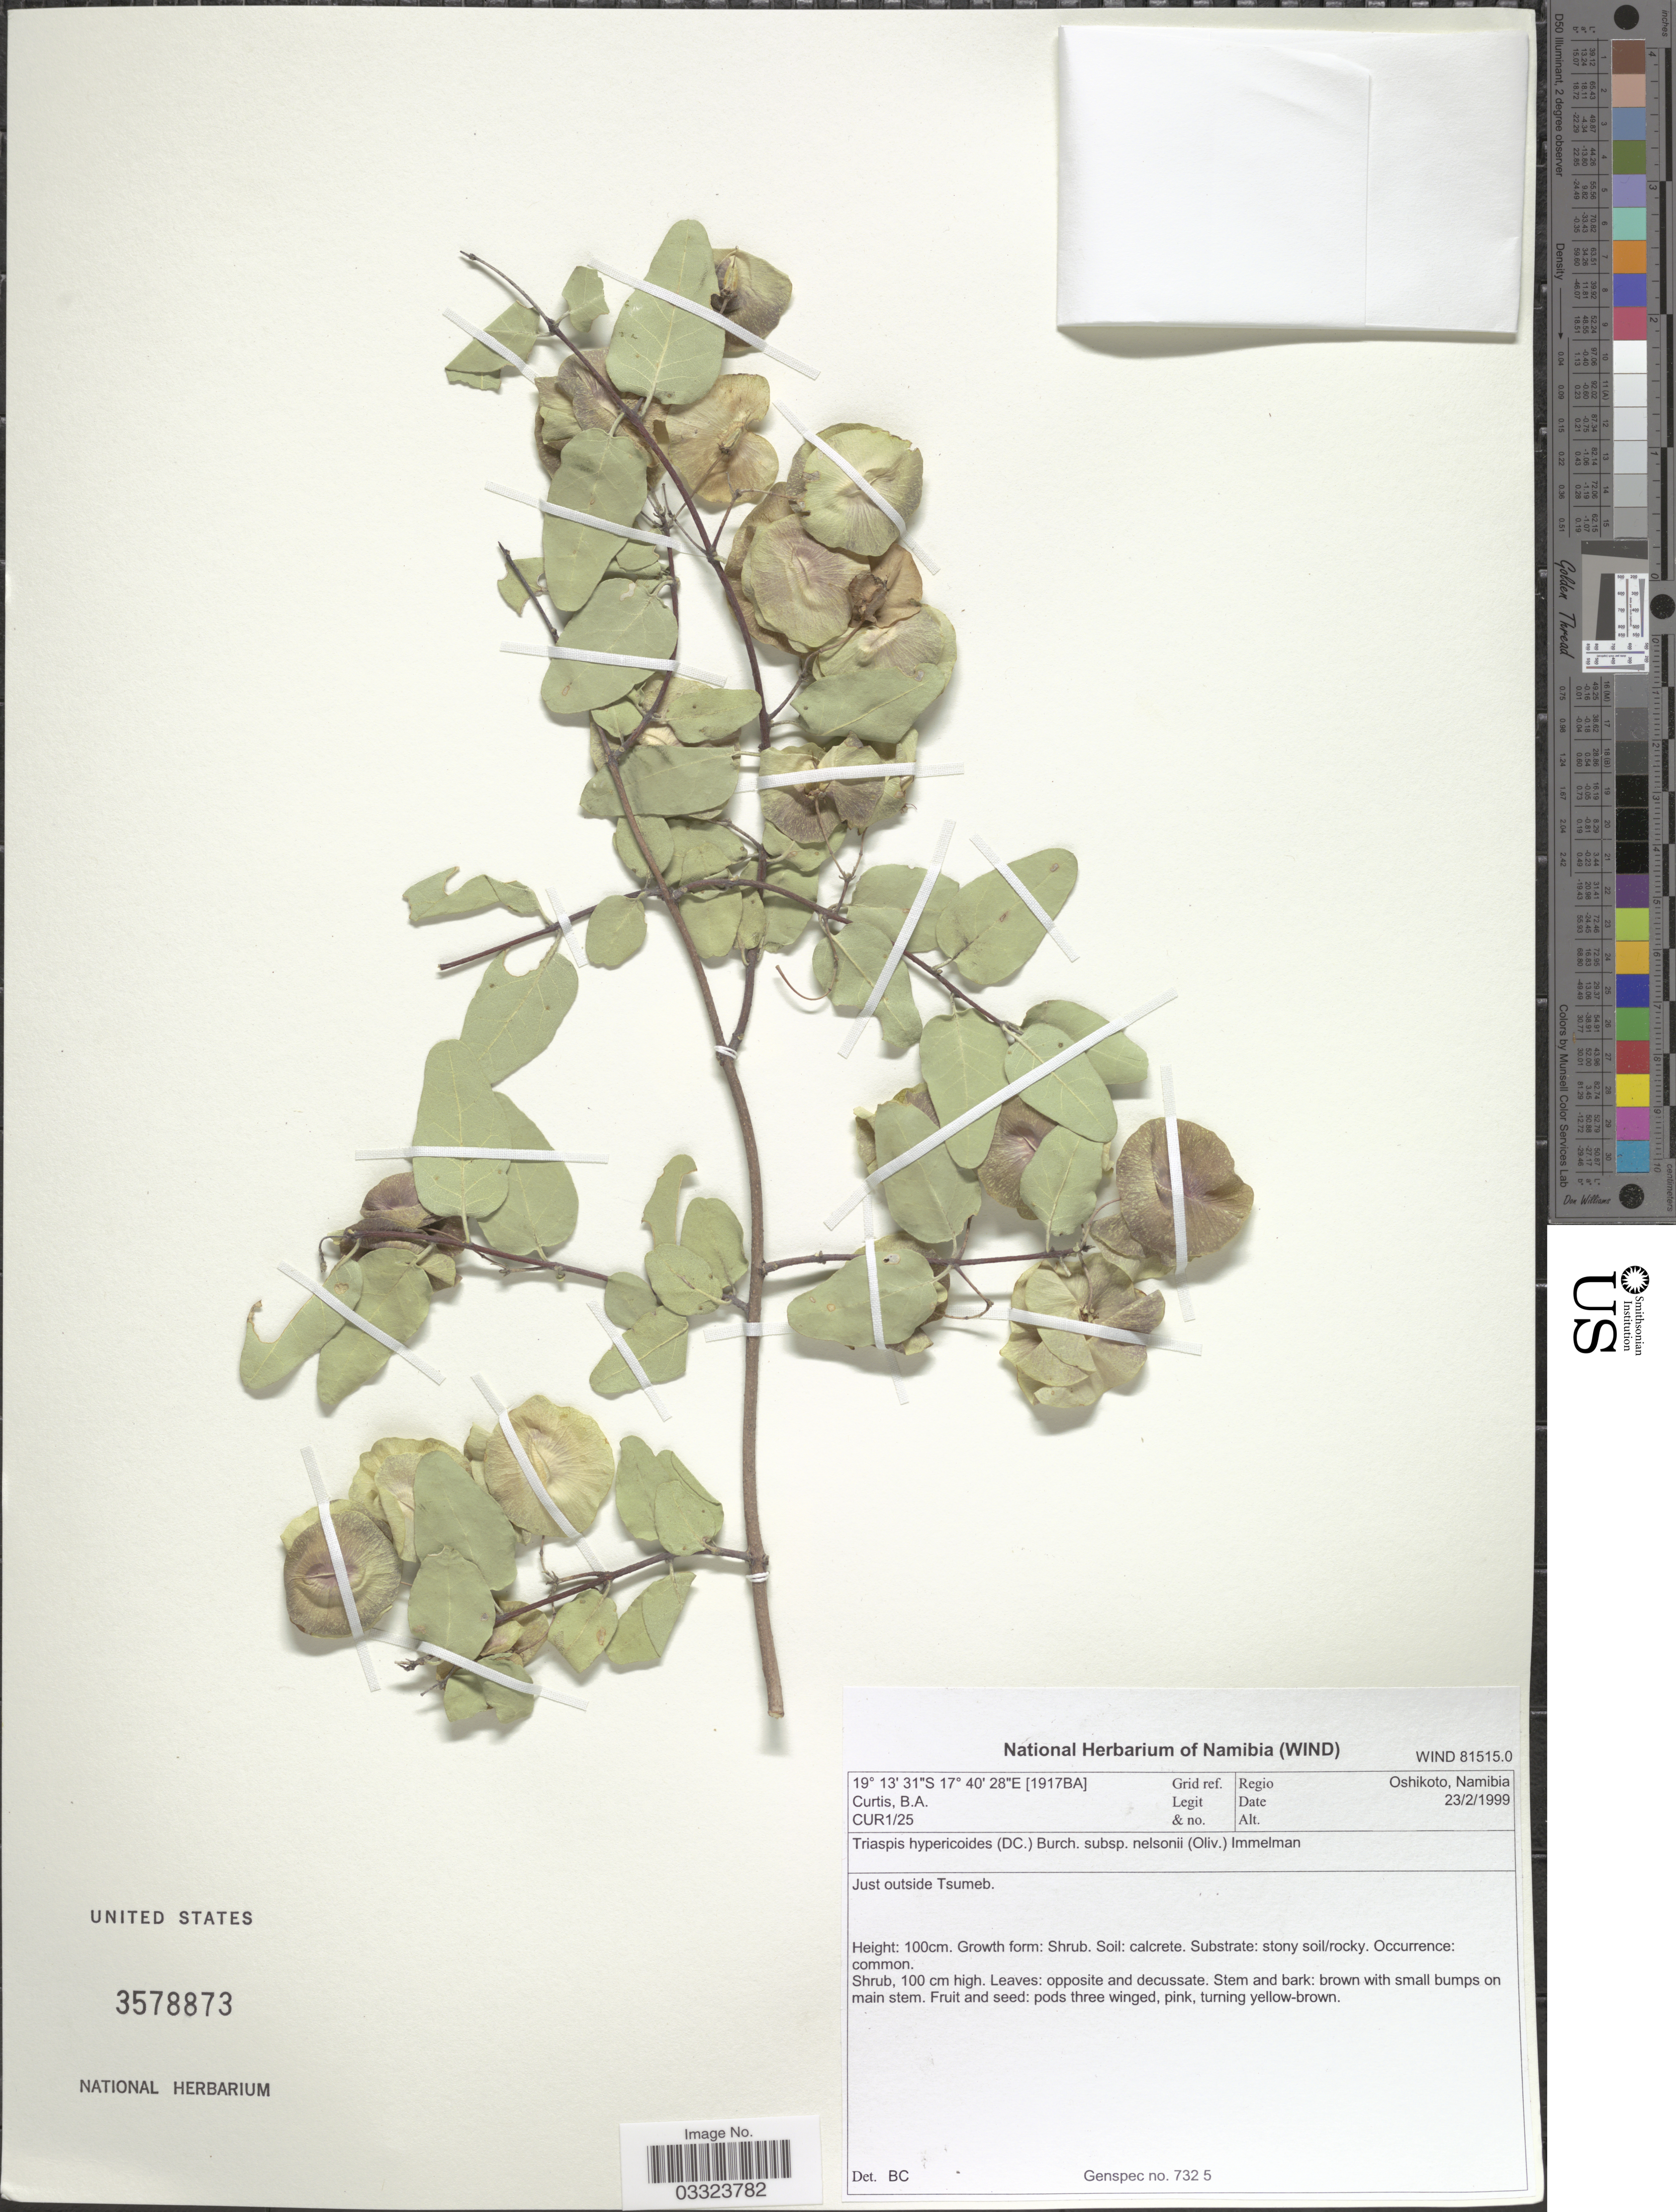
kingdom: Plantae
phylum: Tracheophyta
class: Magnoliopsida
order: Malpighiales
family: Malpighiaceae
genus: Triaspis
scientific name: Triaspis hypericoides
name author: Burch.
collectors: B. A. Curtis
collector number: CUR1/25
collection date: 1999-02-23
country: Namibia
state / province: Oshikoto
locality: [1917BA] Grid ref. Regio Oshikoto, Namibia. Just outside Tsumeb.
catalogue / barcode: US 3578873